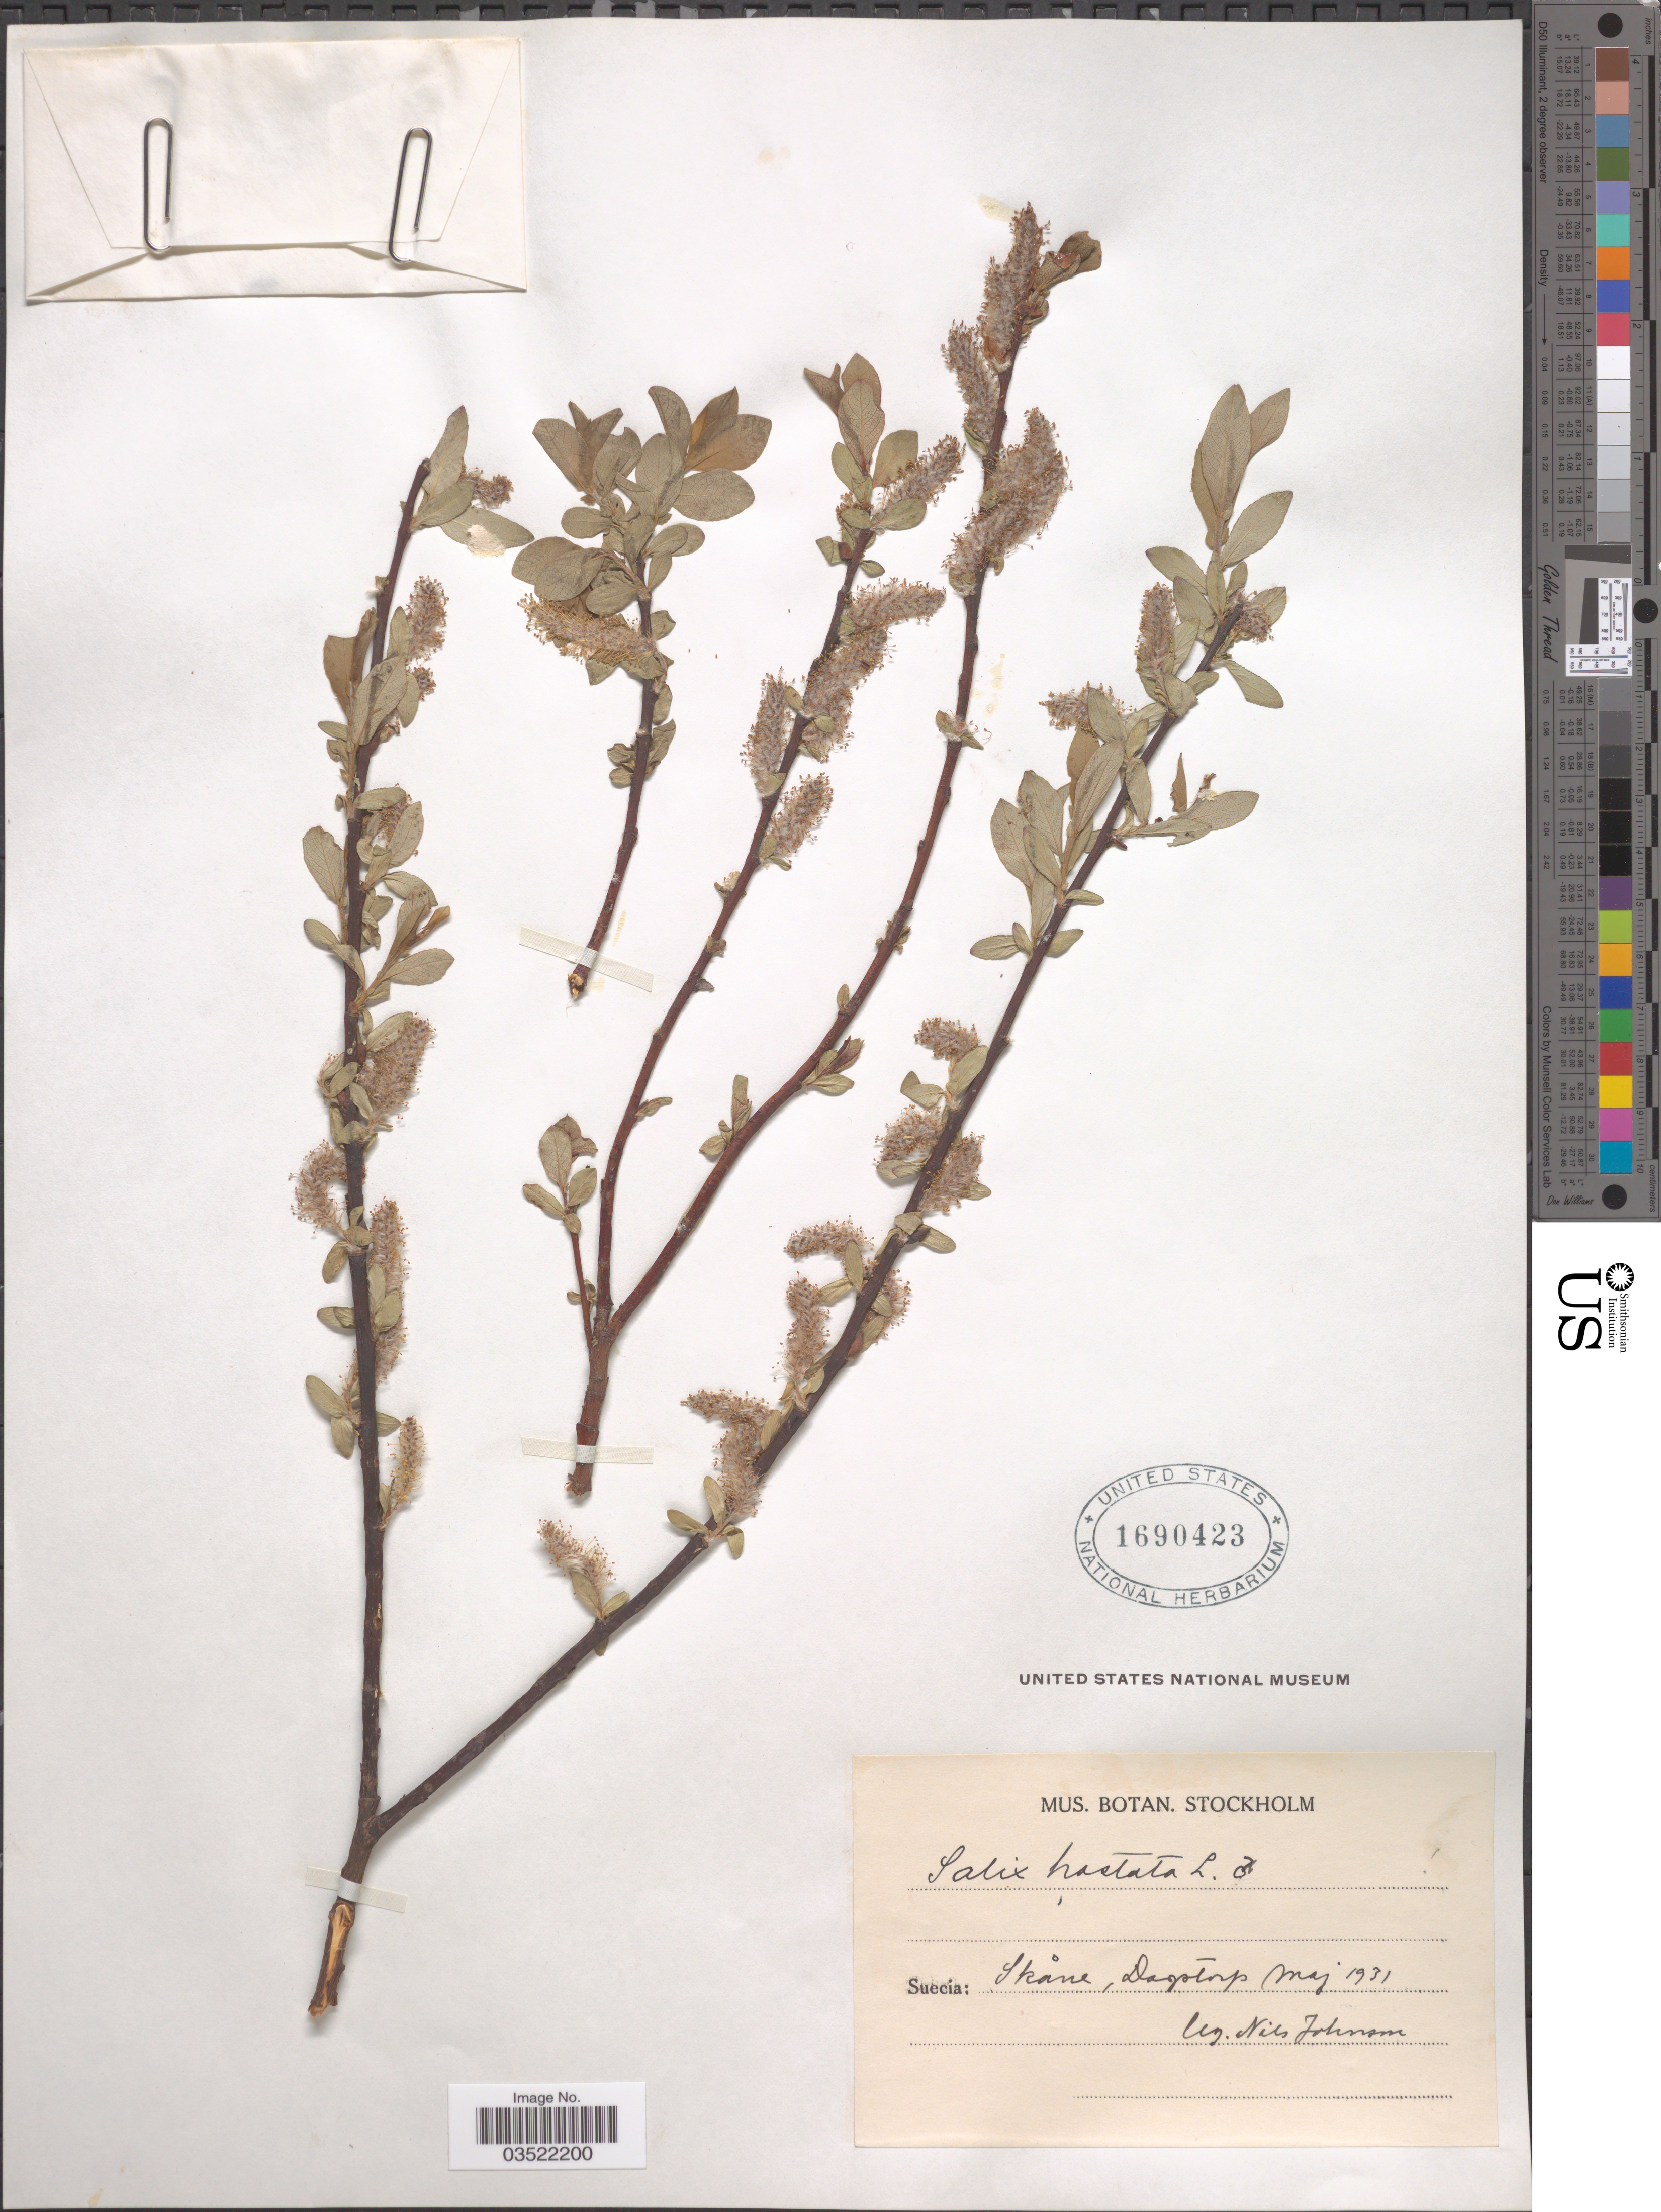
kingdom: Plantae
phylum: Tracheophyta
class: Magnoliopsida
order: Malpighiales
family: Salicaceae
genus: Salix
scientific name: Salix hastata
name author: L.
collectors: N. Johnson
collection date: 1931-05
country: Sweden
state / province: Skåne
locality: Suecia: Dagstorp.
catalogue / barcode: US 1690423